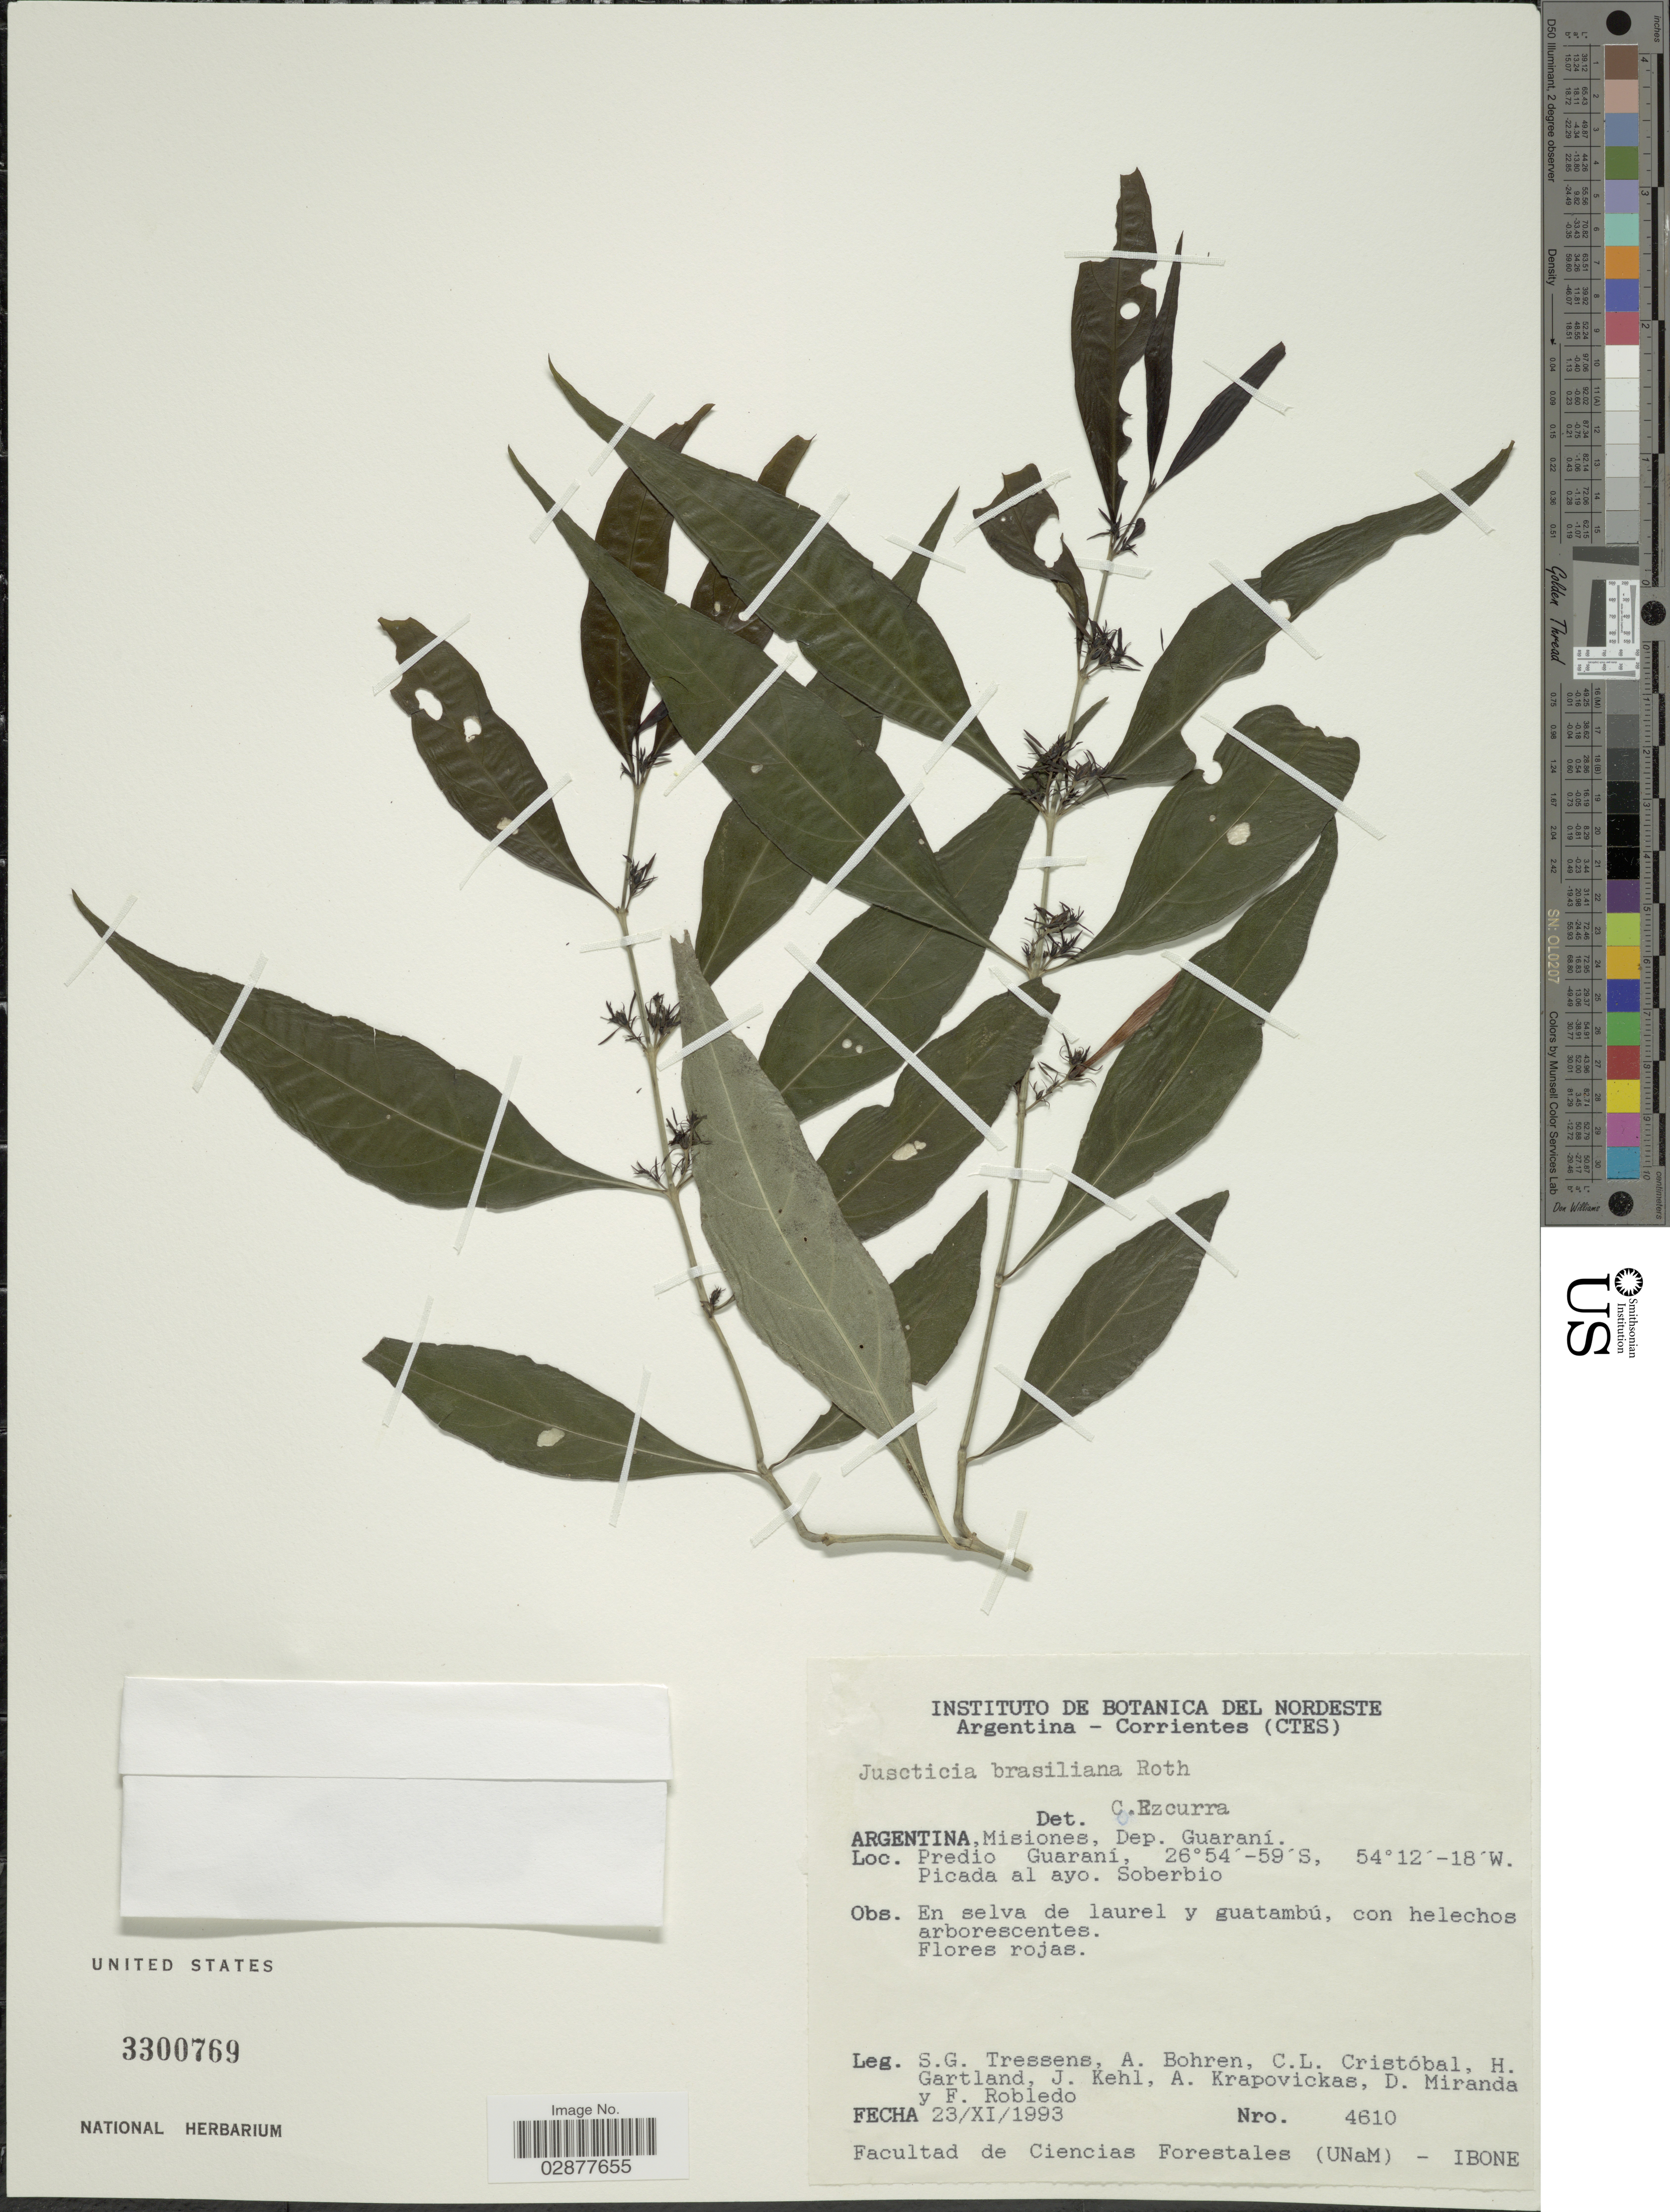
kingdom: Plantae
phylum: Tracheophyta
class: Magnoliopsida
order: Lamiales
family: Acanthaceae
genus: Justicia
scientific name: Justicia brasiliana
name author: Roth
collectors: S. Tressens, A. Bohren, C. L. Cristóbal, H. Gartland & et al.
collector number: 4610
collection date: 1993-11-23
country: Argentina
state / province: Misiones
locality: Dep. Guaraní. Predio Guaraní. Picada al ayo. Soberbio.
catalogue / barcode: US 3300769